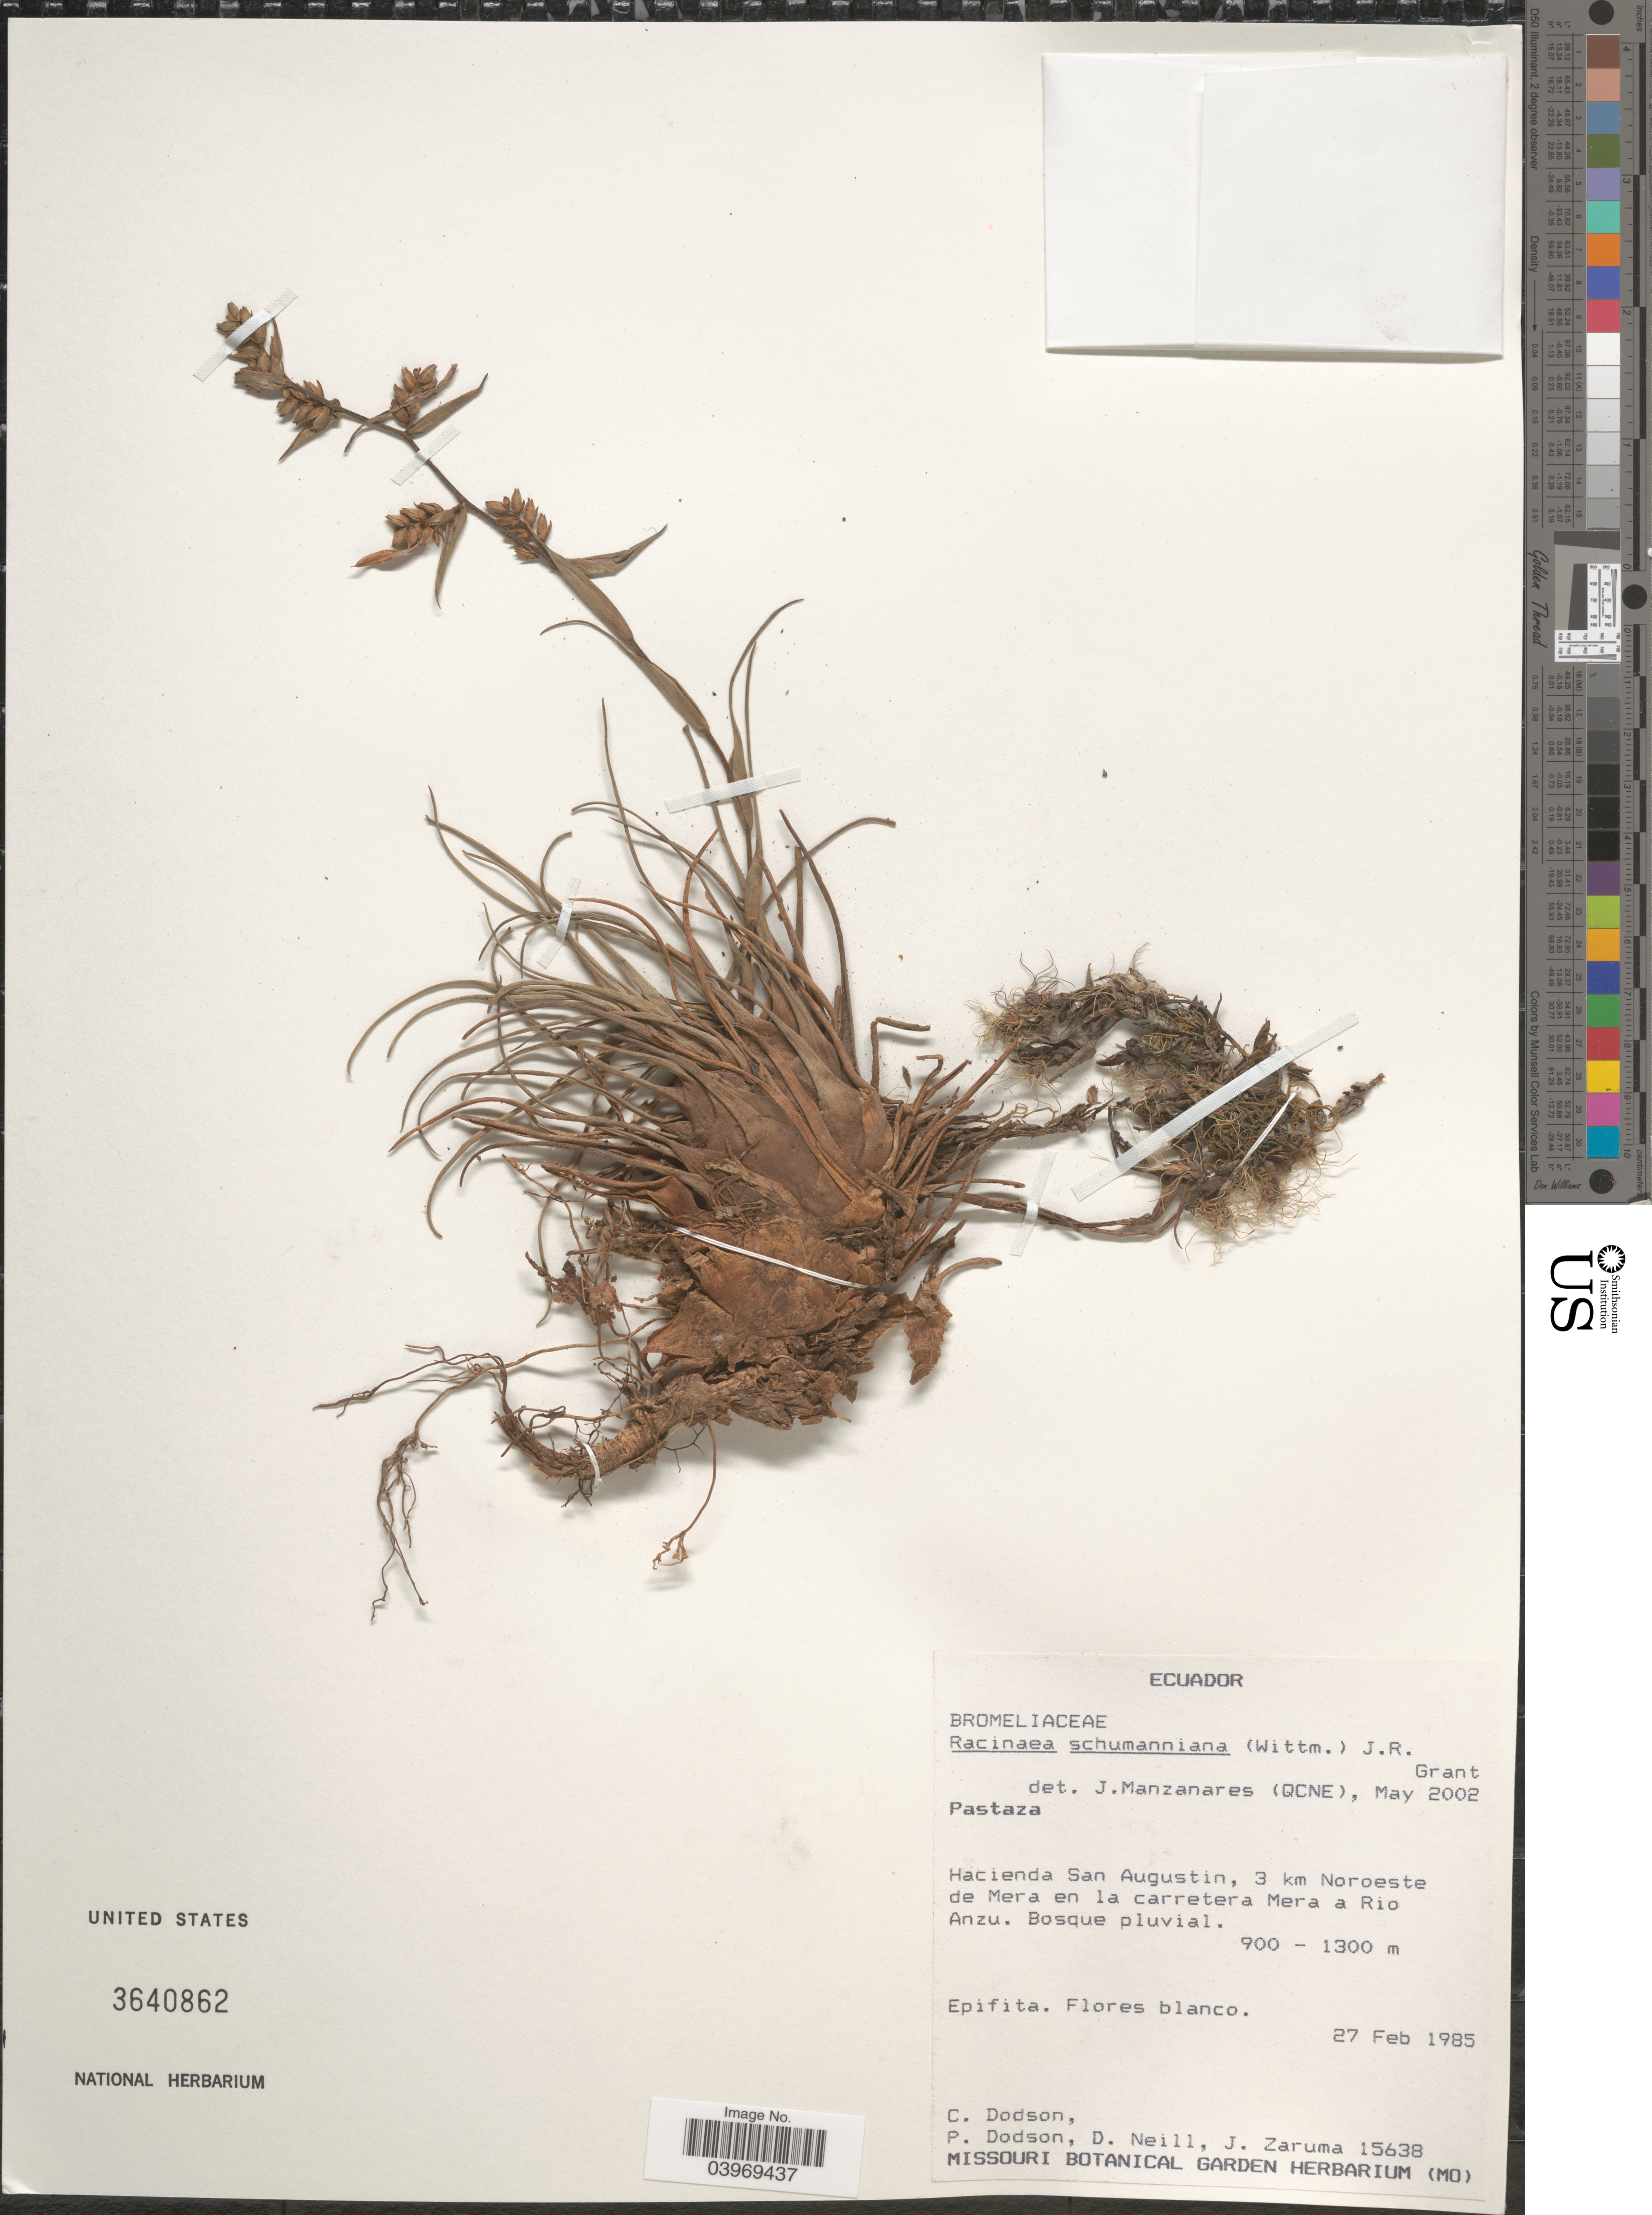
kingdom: Plantae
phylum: Tracheophyta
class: Liliopsida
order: Poales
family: Bromeliaceae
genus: Racinaea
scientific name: Racinaea schumanniana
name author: (Wittm.) J.R. Grant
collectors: C. Dodson, P. Dodson, D. Neill & J. Zaruma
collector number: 15638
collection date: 1985-02-27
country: Ecuador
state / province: Pastaza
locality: Hacienda San Augustin, 3 km Noroeste de Mera en la carretera Mera a Rio Anzu.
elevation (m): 900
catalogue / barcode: US 3640862